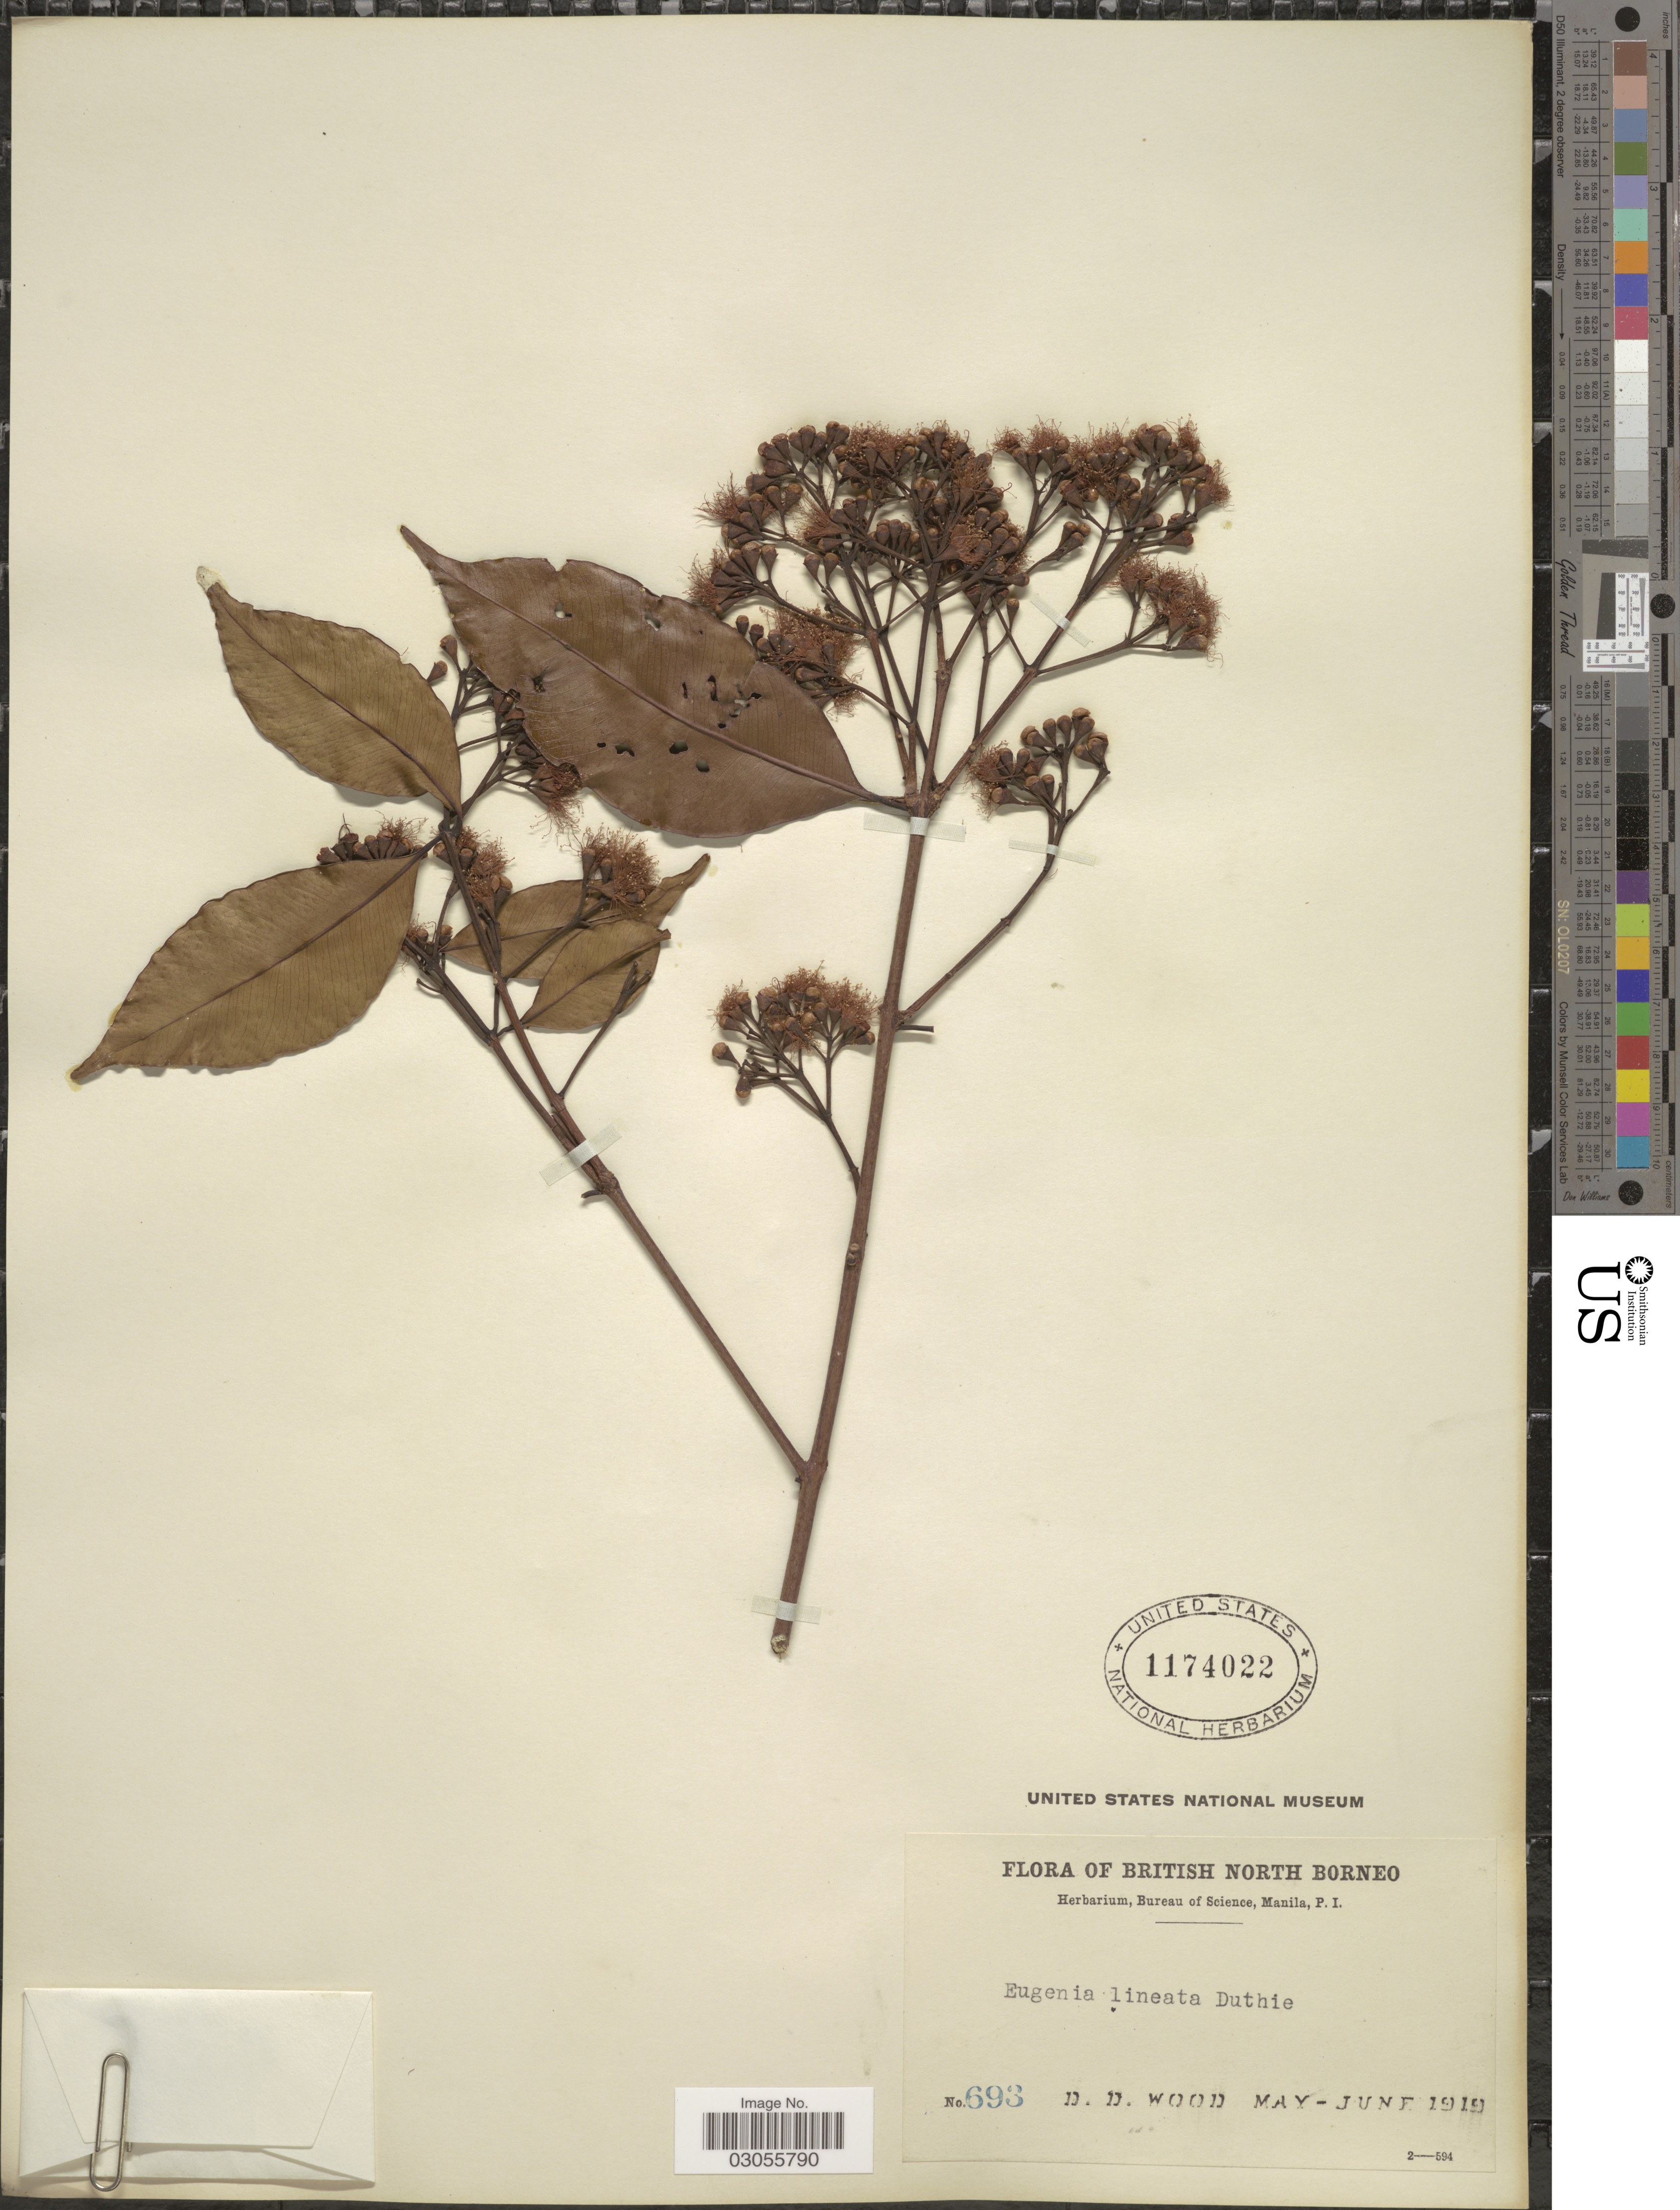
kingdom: Plantae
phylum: Tracheophyta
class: Magnoliopsida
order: Myrtales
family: Myrtaceae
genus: Syzygium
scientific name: Syzygium cerasiforme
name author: (Blume) Merr. & L.M. Perry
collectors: D. Wood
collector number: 693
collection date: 1919-05/1919-06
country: Malaysia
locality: British North Borneo.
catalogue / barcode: US 1174022